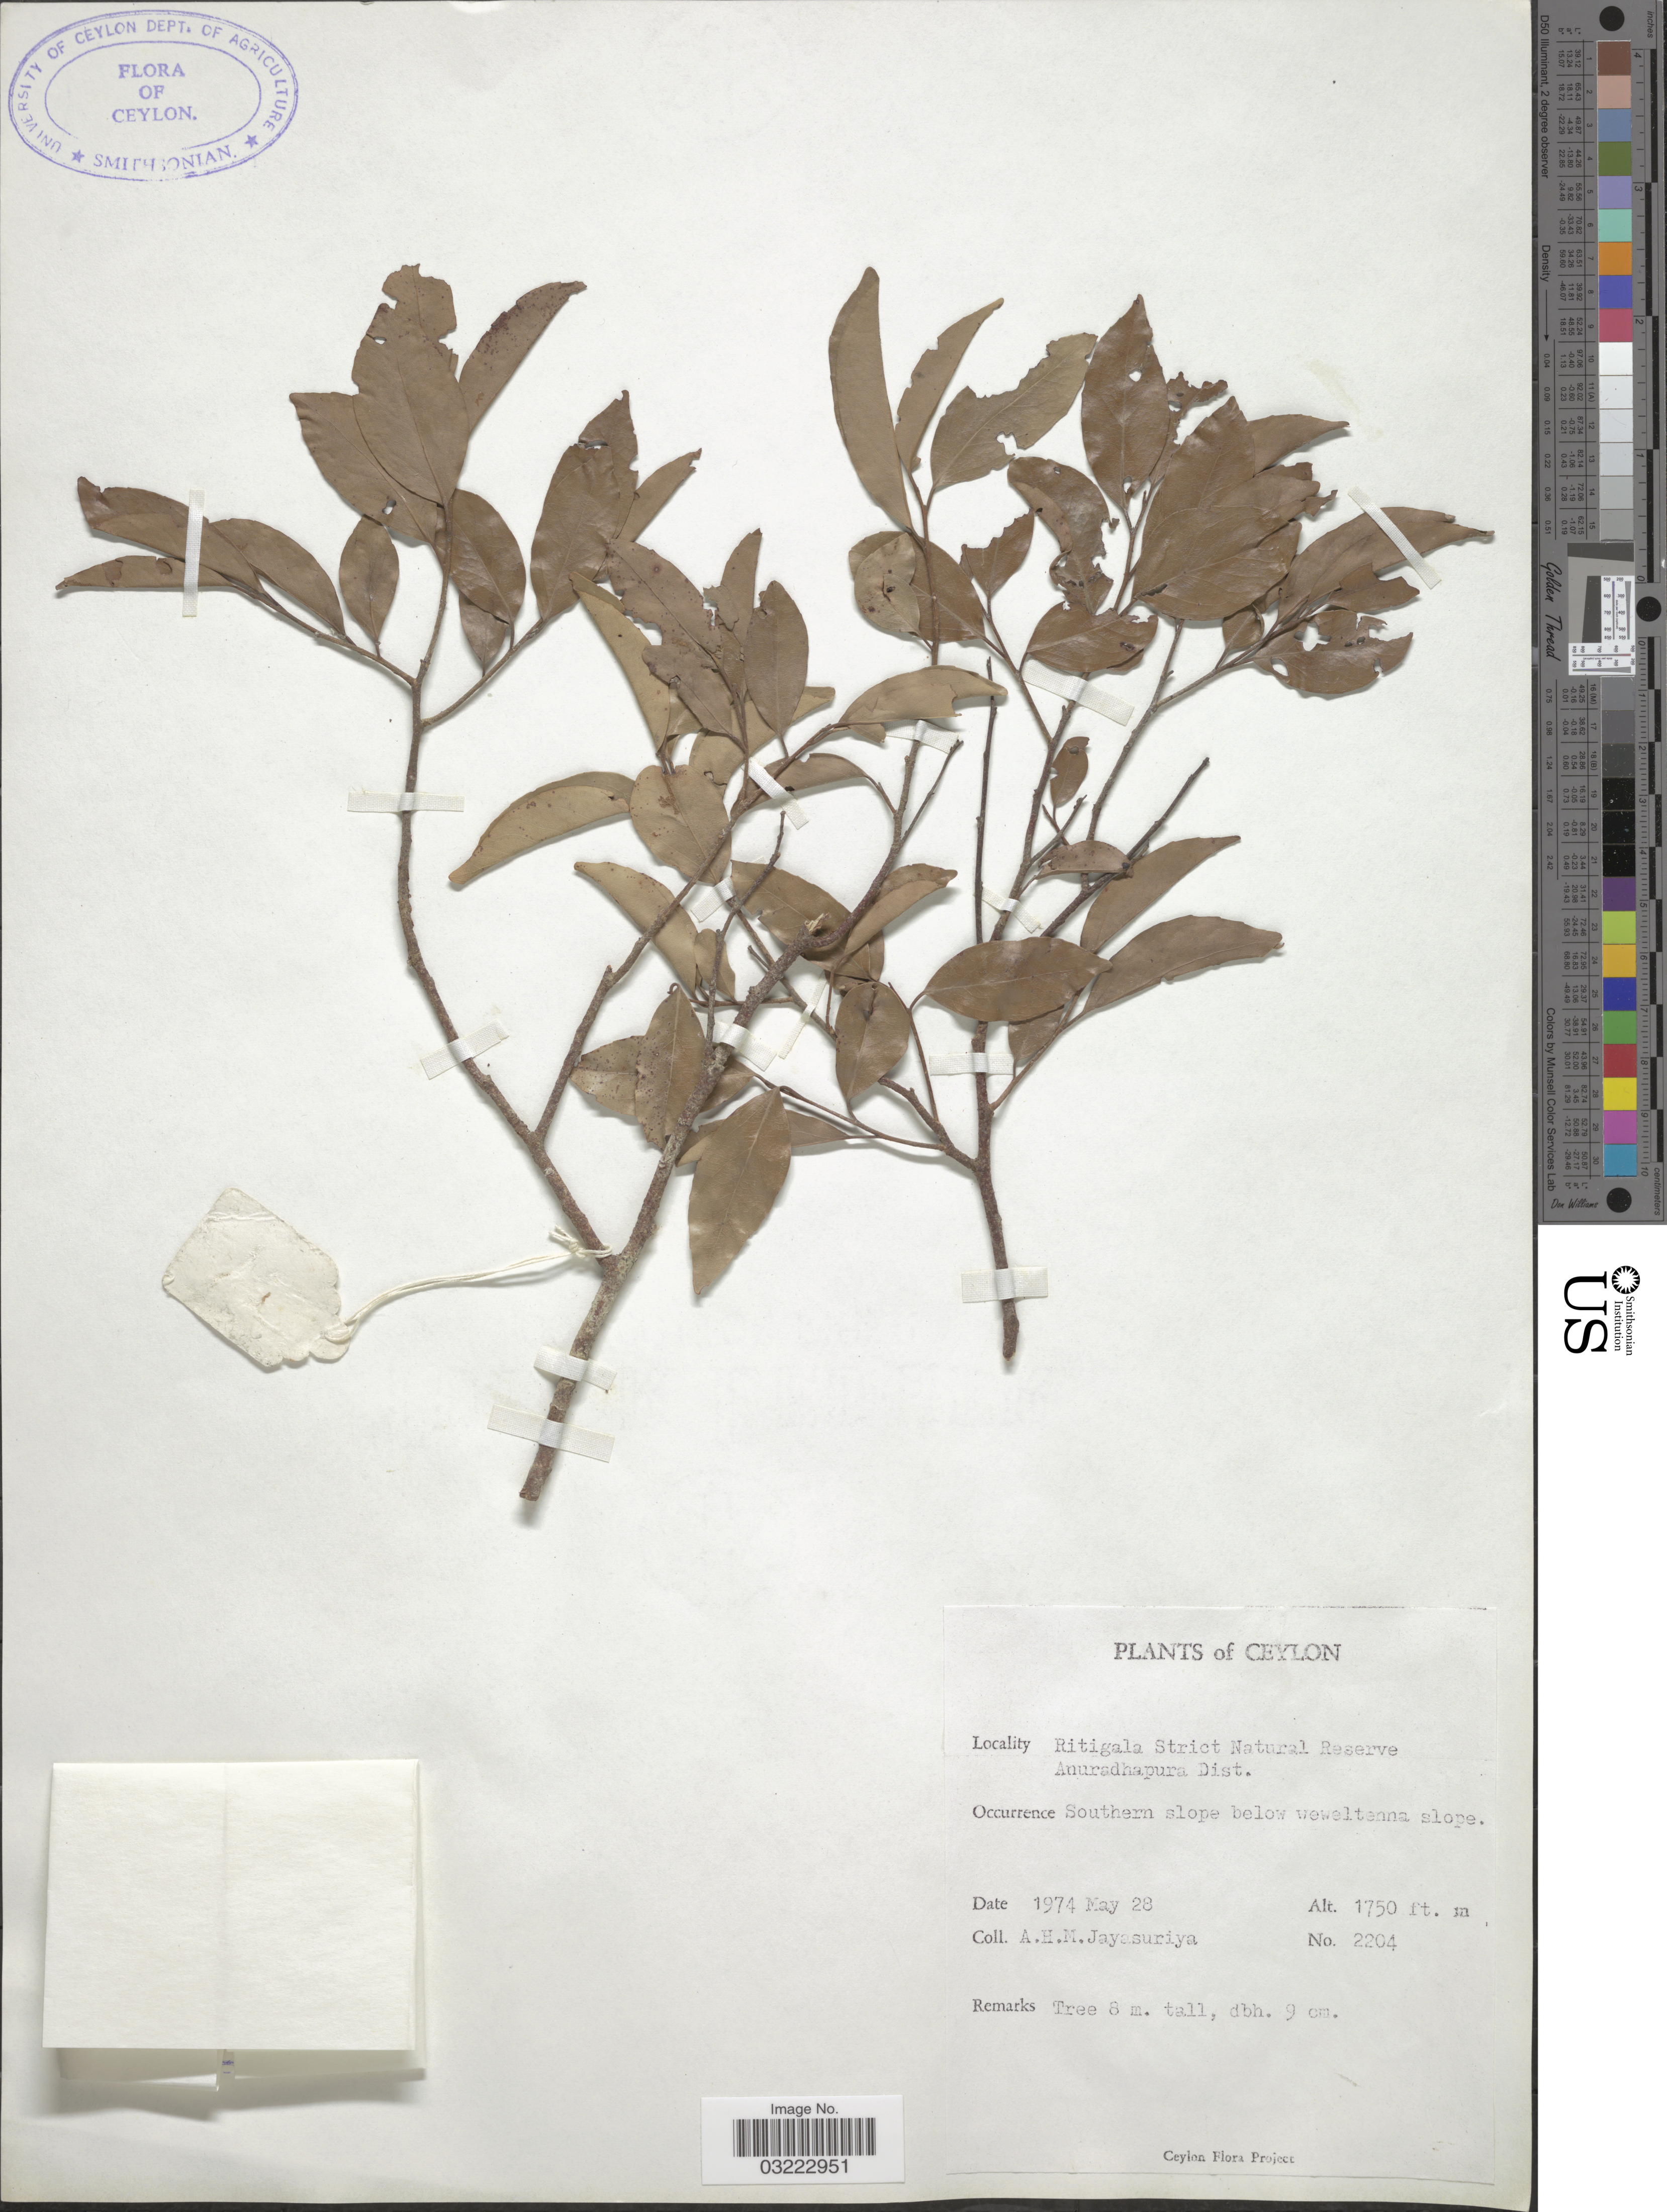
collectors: A. H. Jayasuriya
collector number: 2204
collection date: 1974-05-28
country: Sri Lanka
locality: Ceylon. Ritigala Strict Natural Reserve. Anuradhapura Dist.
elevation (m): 533